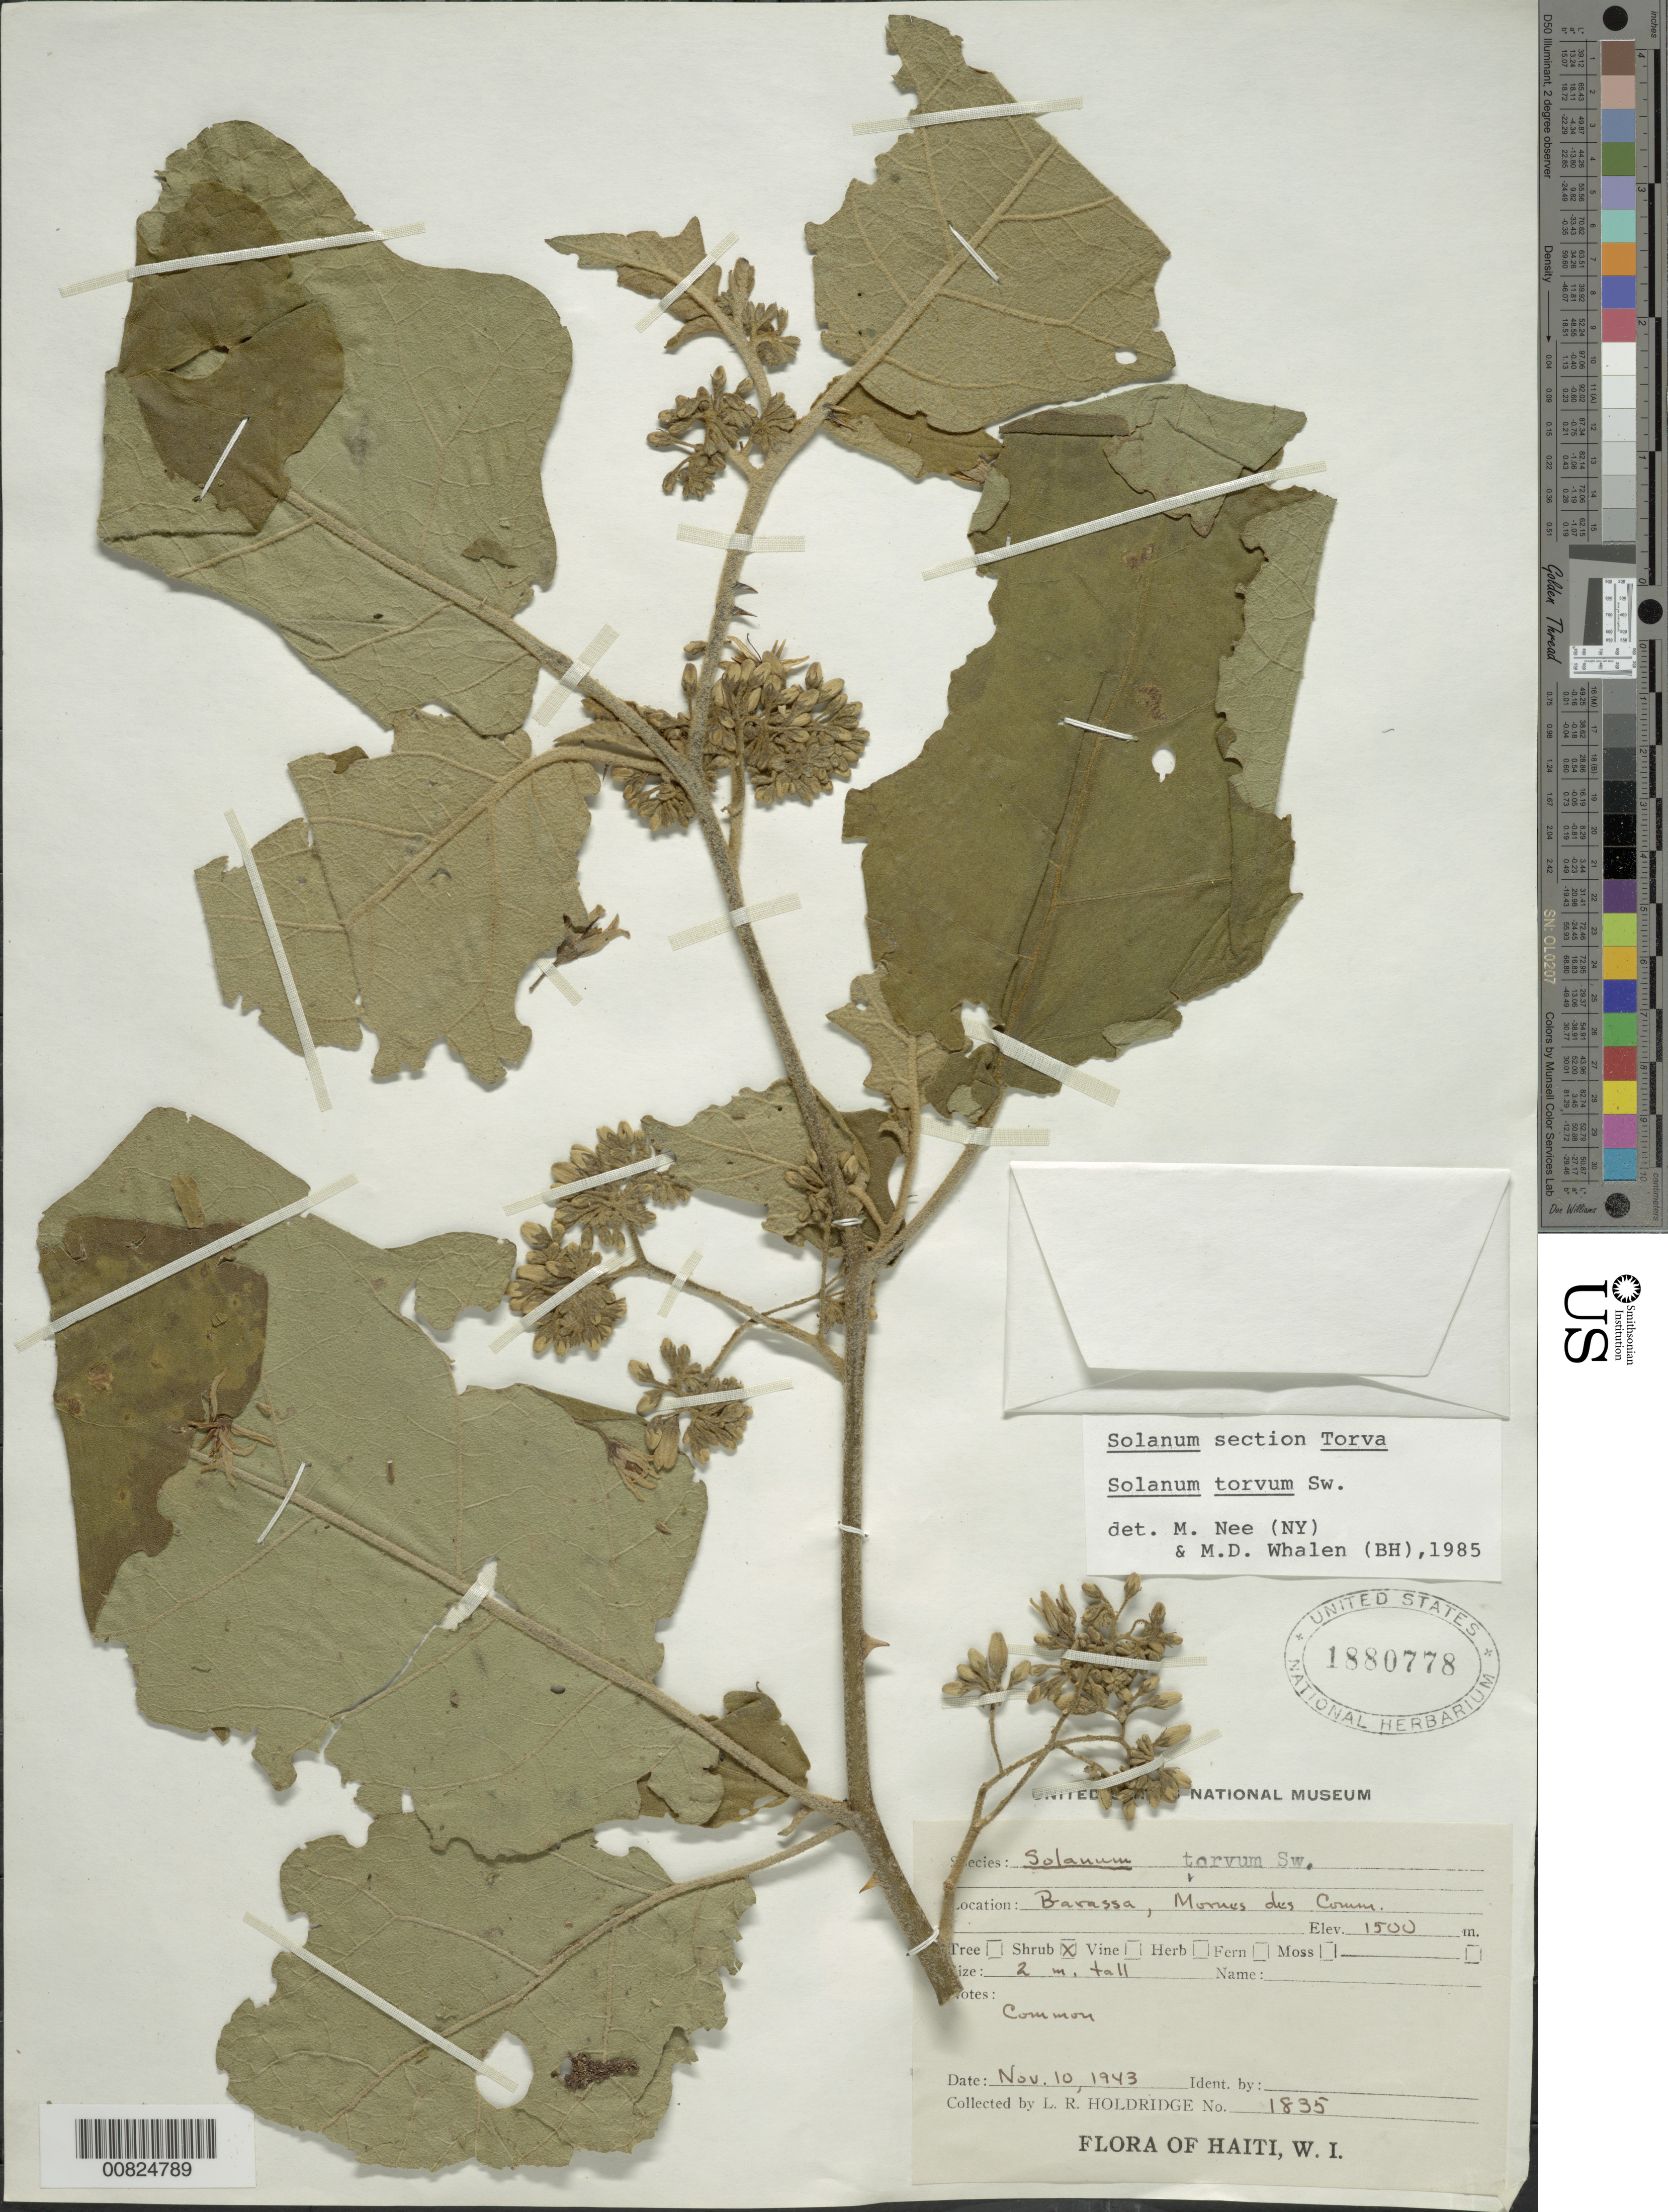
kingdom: Plantae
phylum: Tracheophyta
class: Magnoliopsida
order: Solanales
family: Solanaceae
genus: Solanum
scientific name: Solanum torvum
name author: Sw.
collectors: L. Holdridge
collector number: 1835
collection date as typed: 10 Nov 1943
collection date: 1943-11-10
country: Haiti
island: Hispaniola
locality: Barassa, Mornes des Commissaires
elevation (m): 1500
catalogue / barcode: US 1880778